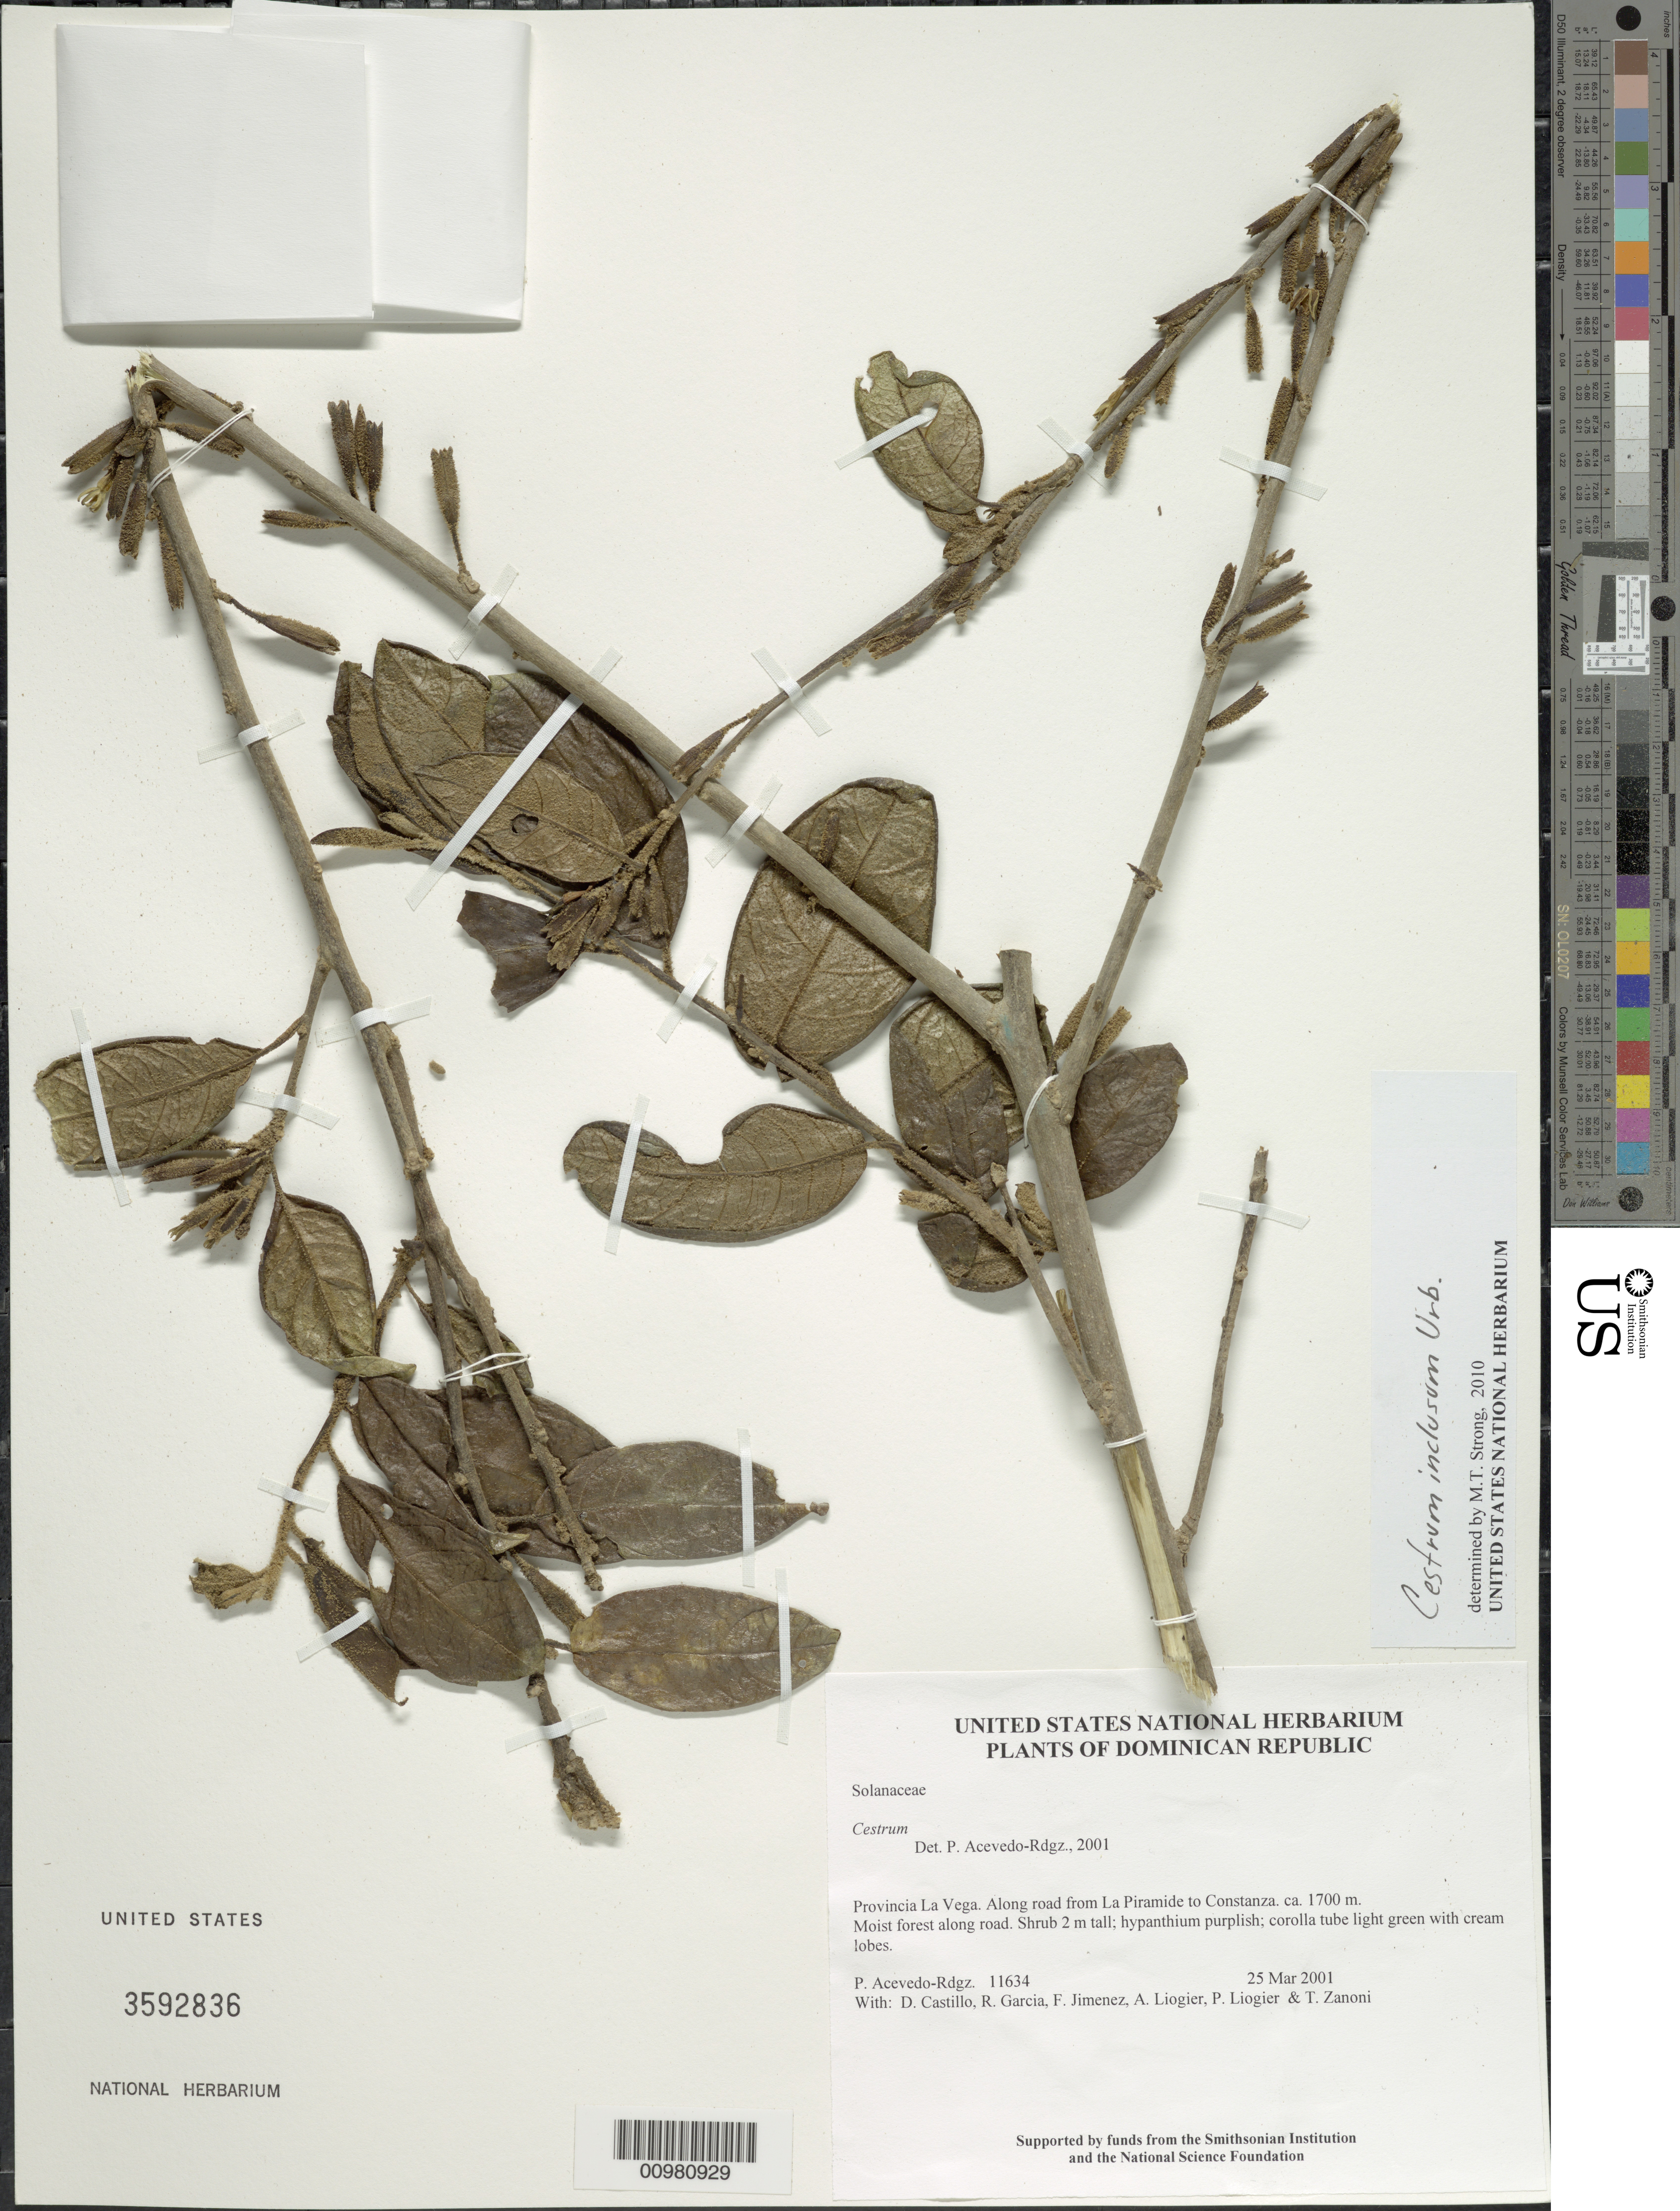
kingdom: Plantae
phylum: Tracheophyta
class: Magnoliopsida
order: Solanales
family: Solanaceae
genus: Cestrum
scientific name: Cestrum inclusum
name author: Urb.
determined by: Strong, M. T., (US), Smithsonian Institution - National Museum of Natural History (UNITED STATES)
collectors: P. Acevedo-Rodr., D. Castillo, R. G. García, F. Jimenez, A. H. Liogier, M. P. Liogier & T. A. Zanoni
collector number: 11634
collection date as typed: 25 Mar 2001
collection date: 2001-03-25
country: Dominican Republic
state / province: La Vega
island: Hispaniola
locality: Provincia La Vega. Along road from La Piramide to Constanza.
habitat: Moist forest along road.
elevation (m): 1700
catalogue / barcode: US 3592836